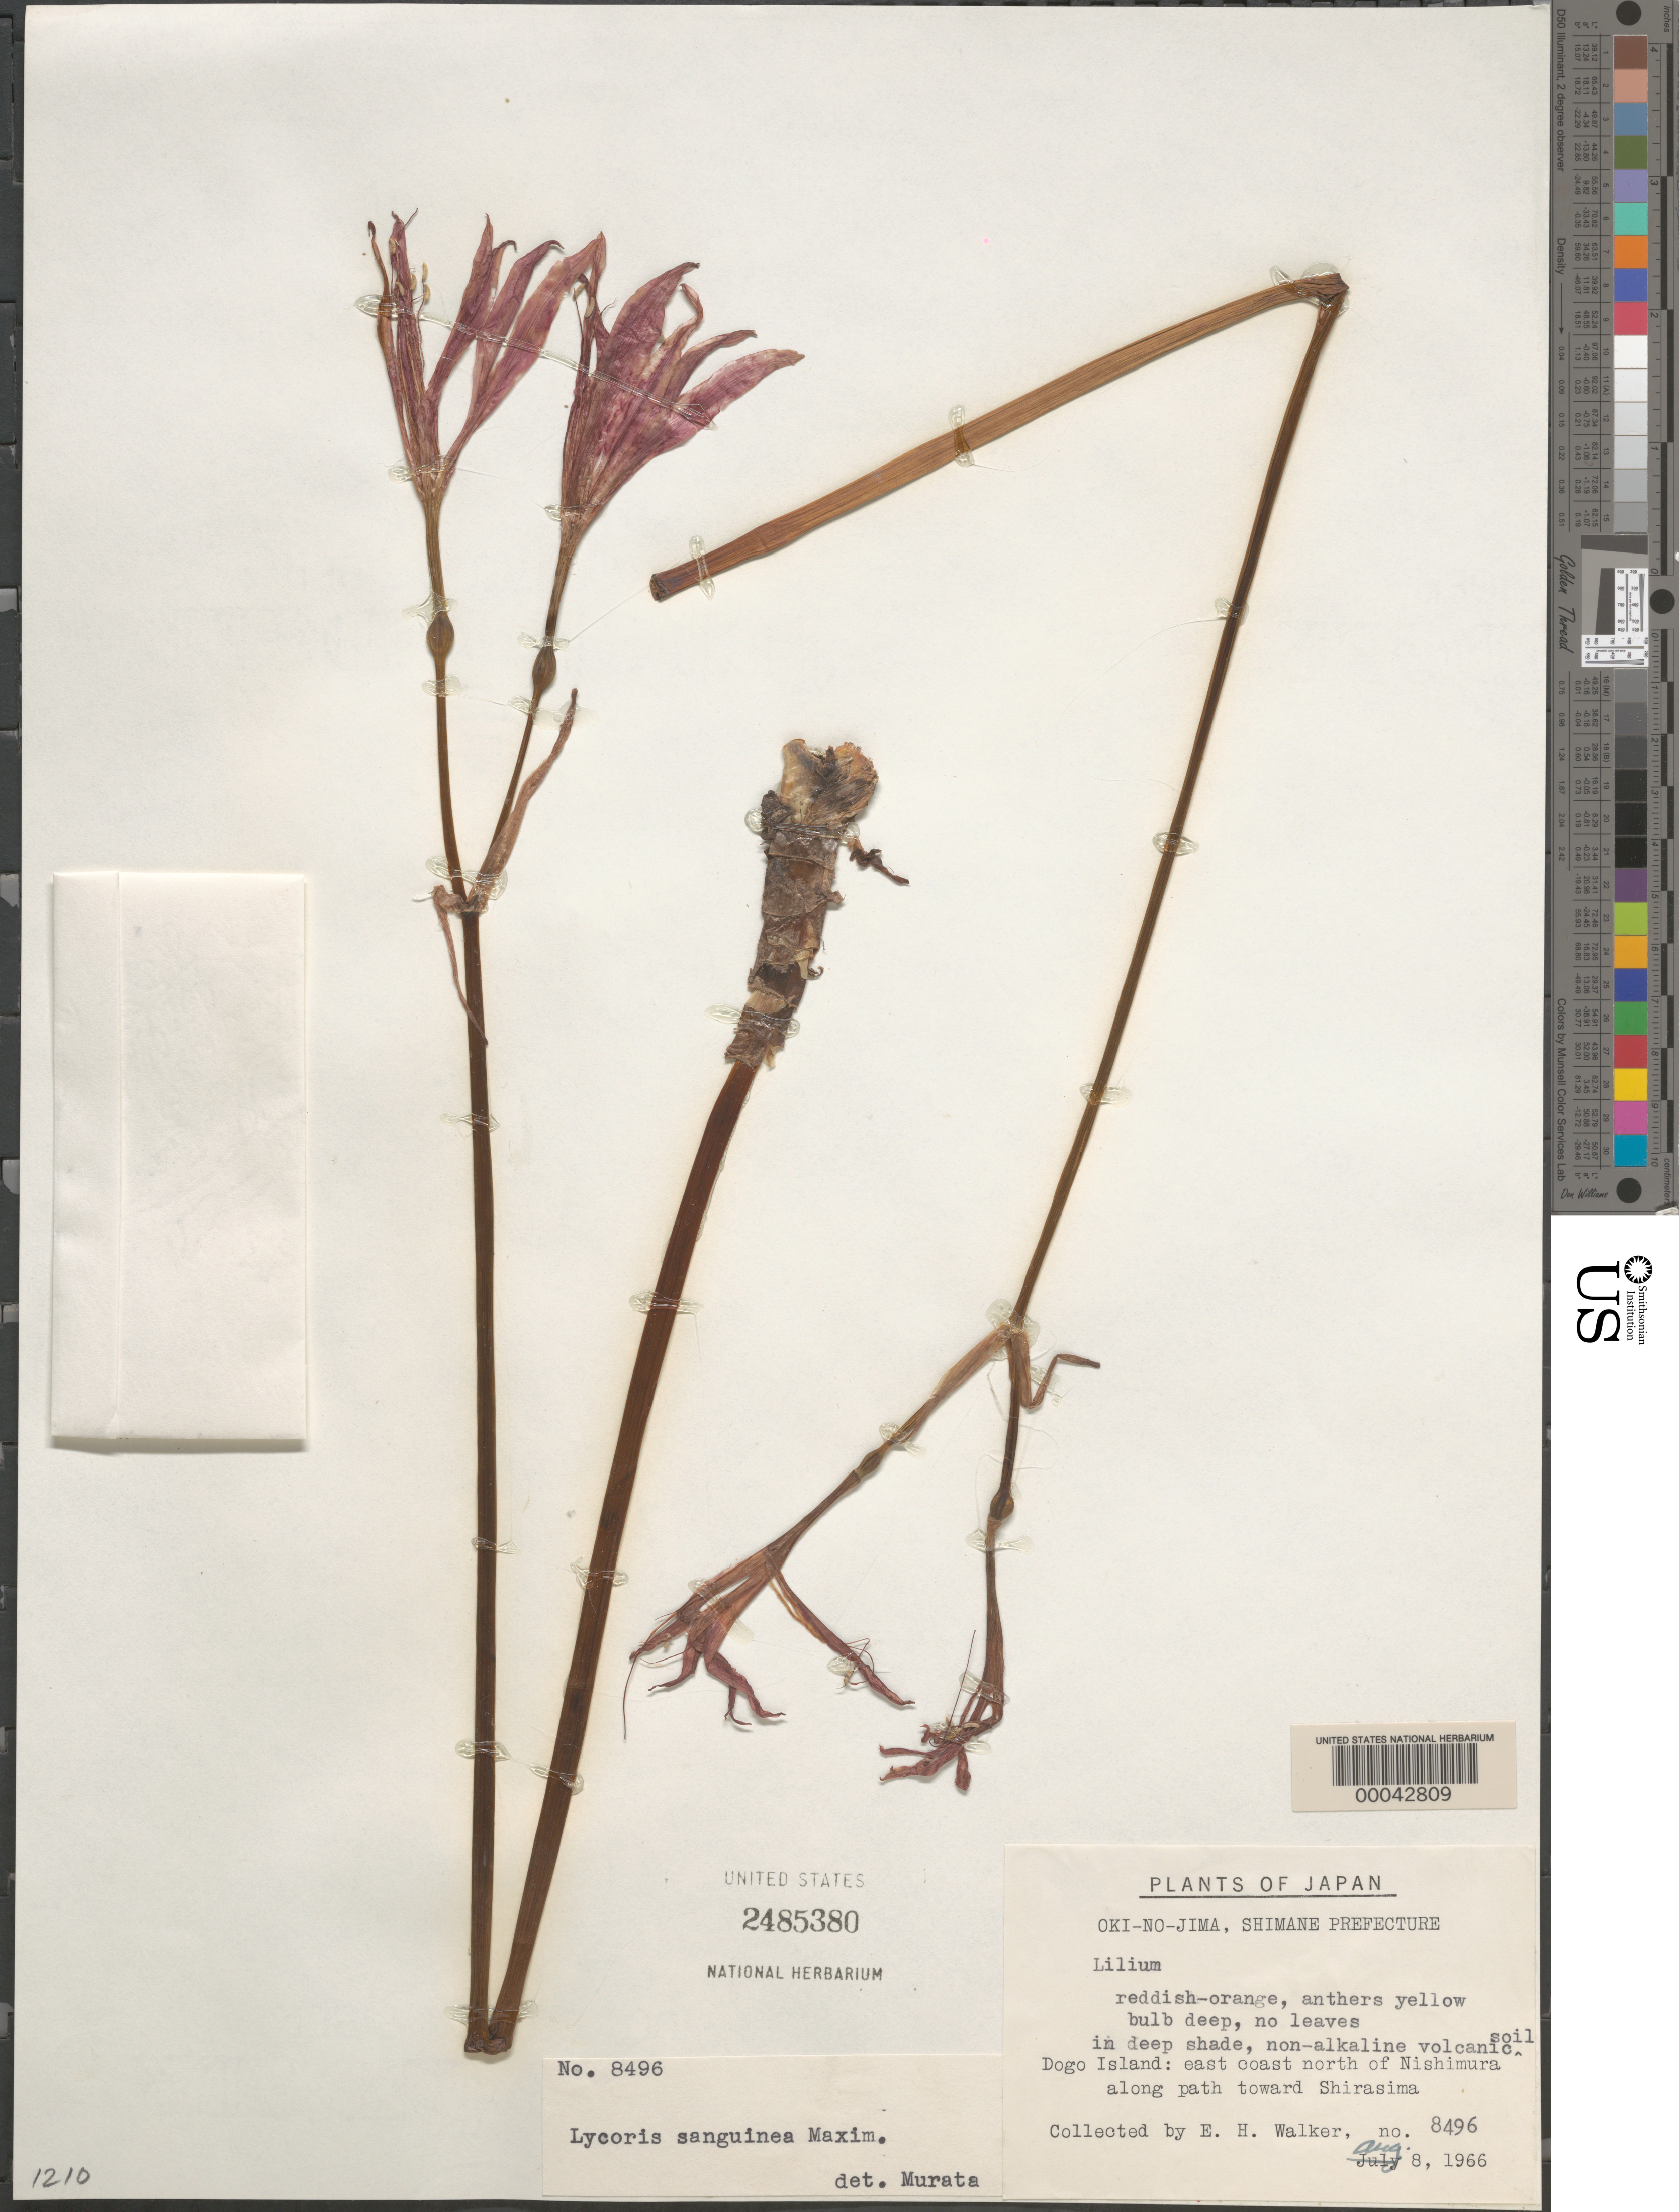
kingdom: Plantae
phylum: Tracheophyta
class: Liliopsida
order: Asparagales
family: Amaryllidaceae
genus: Lycoris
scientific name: Lycoris sanguinea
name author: Maxim.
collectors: E. H. Walker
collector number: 8496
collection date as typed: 08 Aug 1966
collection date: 1966-08-08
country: Japan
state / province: Simane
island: Honshu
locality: Oki-no-jima; dogo i.; e coast n of nishimura along path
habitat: In deep shade, non-alkaline volcanic soil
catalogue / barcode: US 2485380